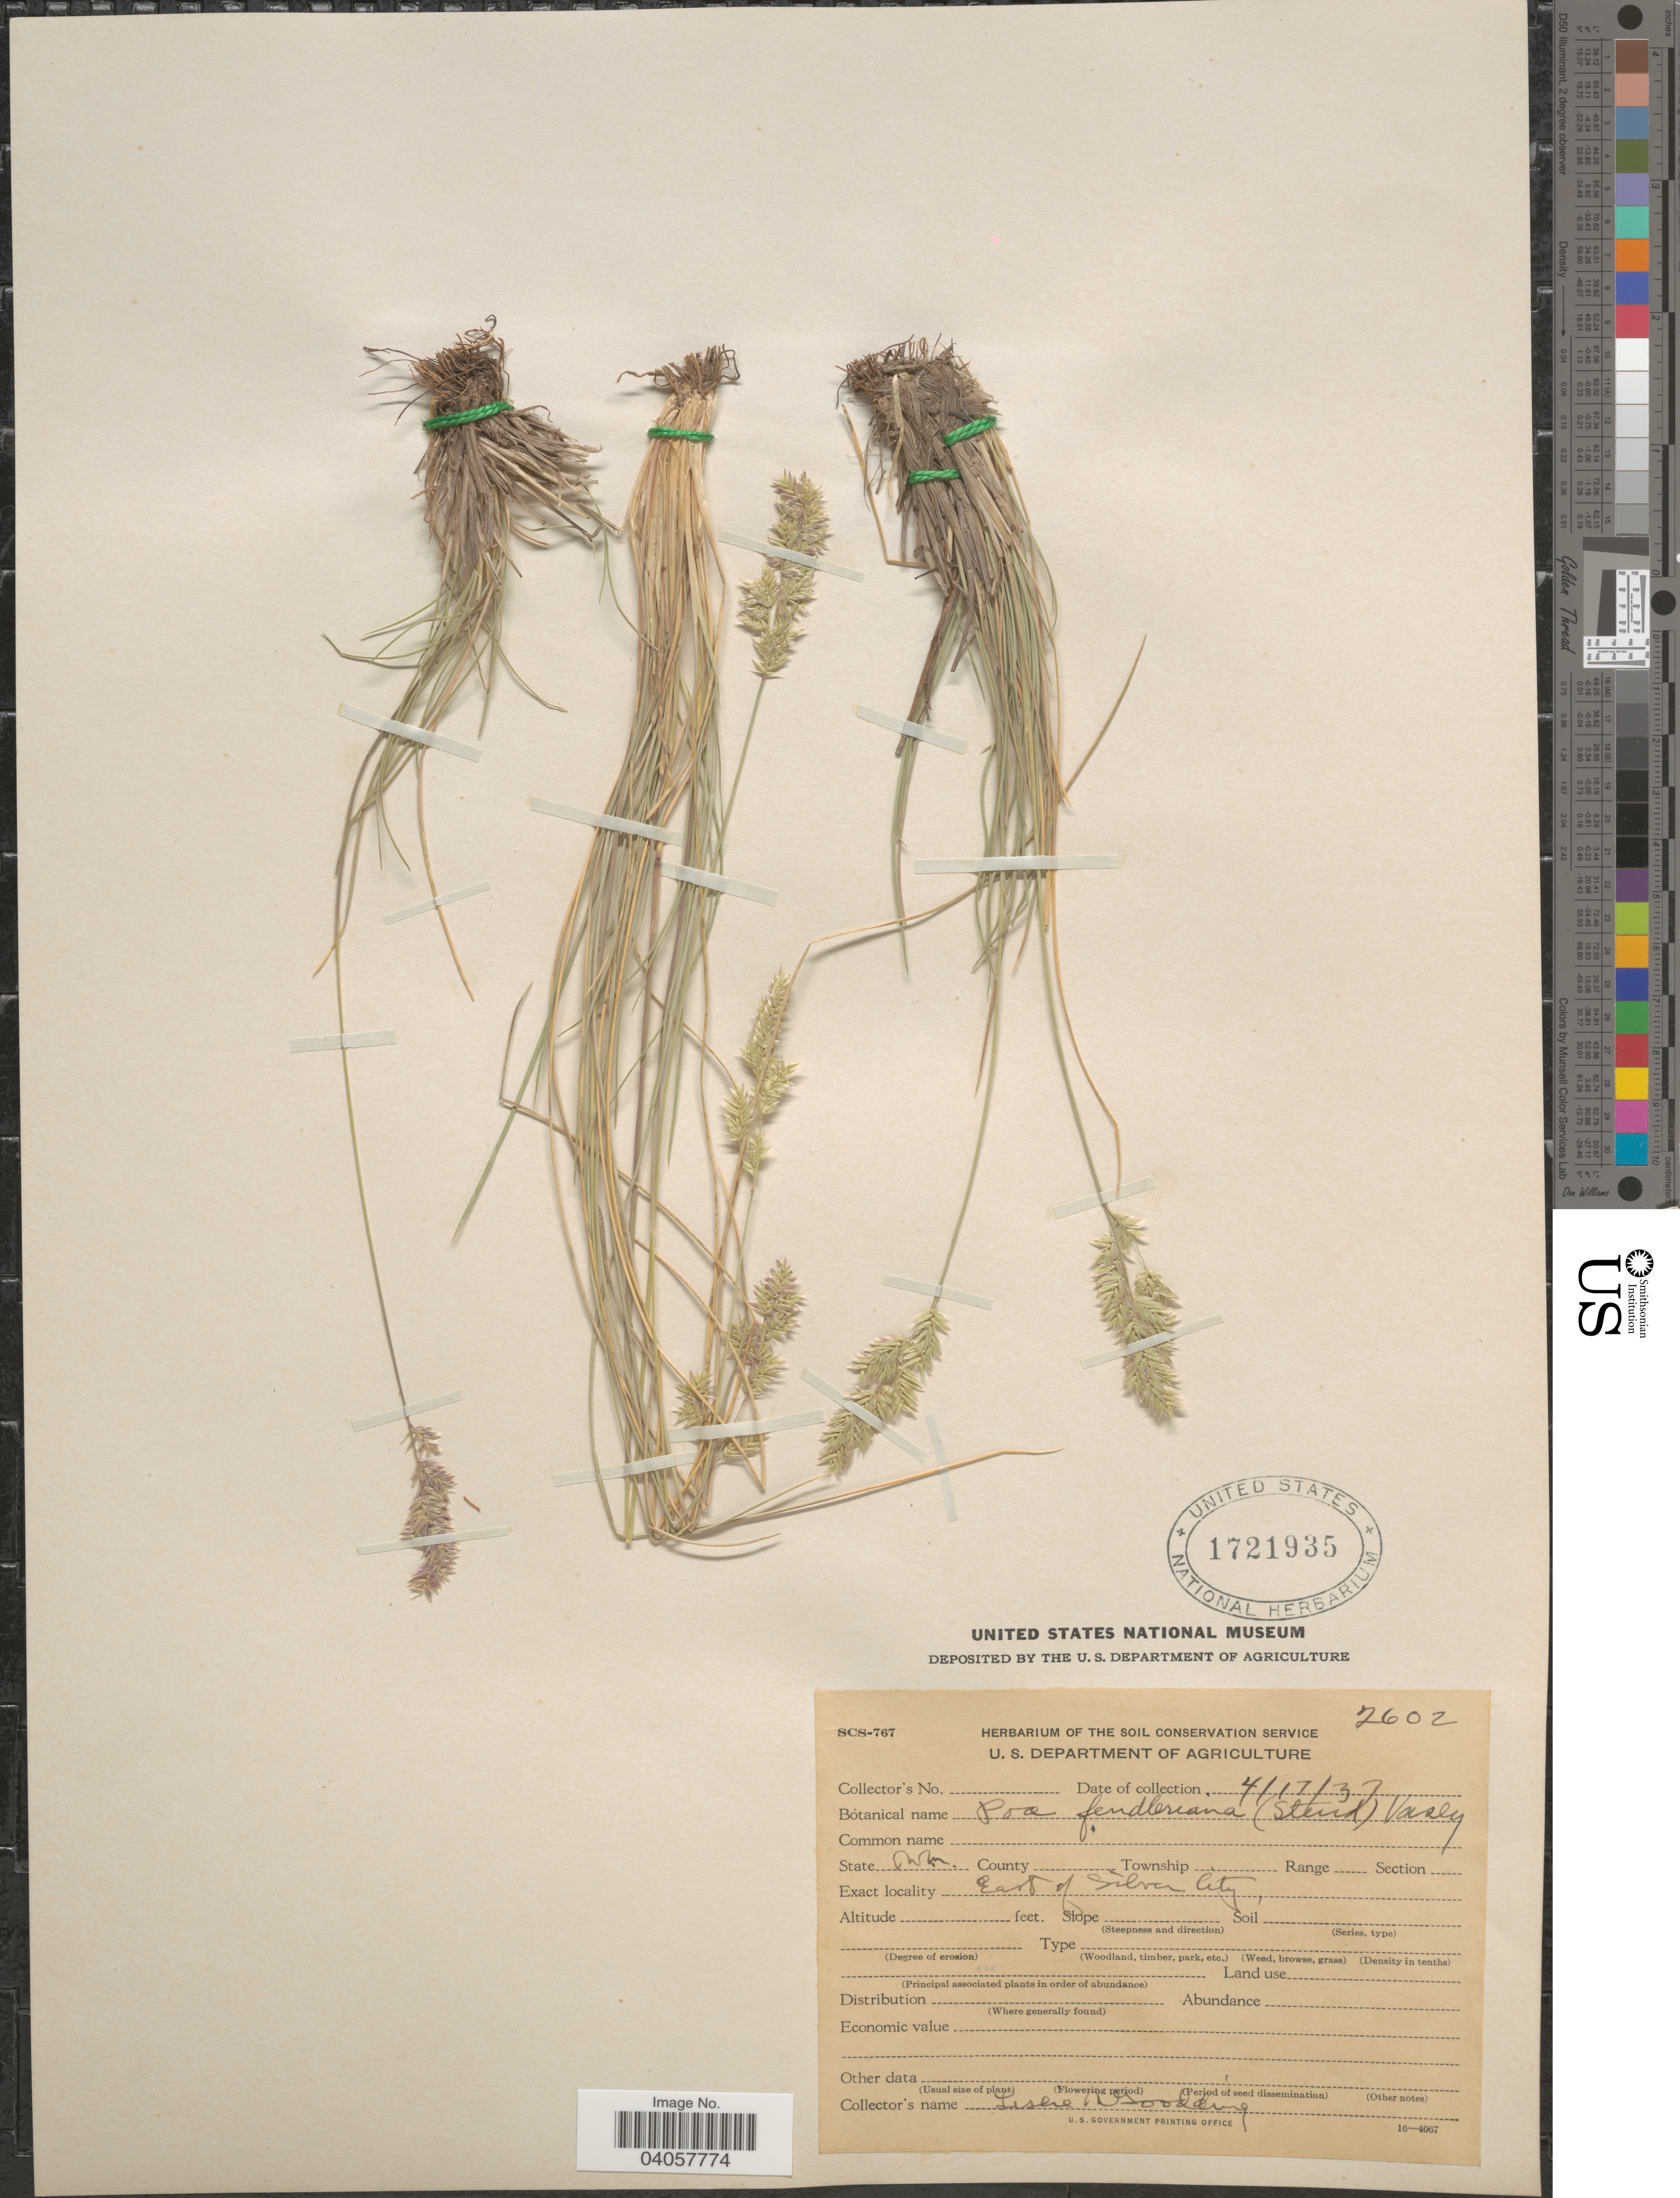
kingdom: Plantae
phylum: Tracheophyta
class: Liliopsida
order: Poales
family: Poaceae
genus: Poa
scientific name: Poa fendleriana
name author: (Steud.) Vasey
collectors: L. N. Goodding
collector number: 2602?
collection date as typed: Transcribed d/m/y: 17/4/37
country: United States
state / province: New Mexico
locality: East of Silver City.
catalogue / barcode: US 1721935